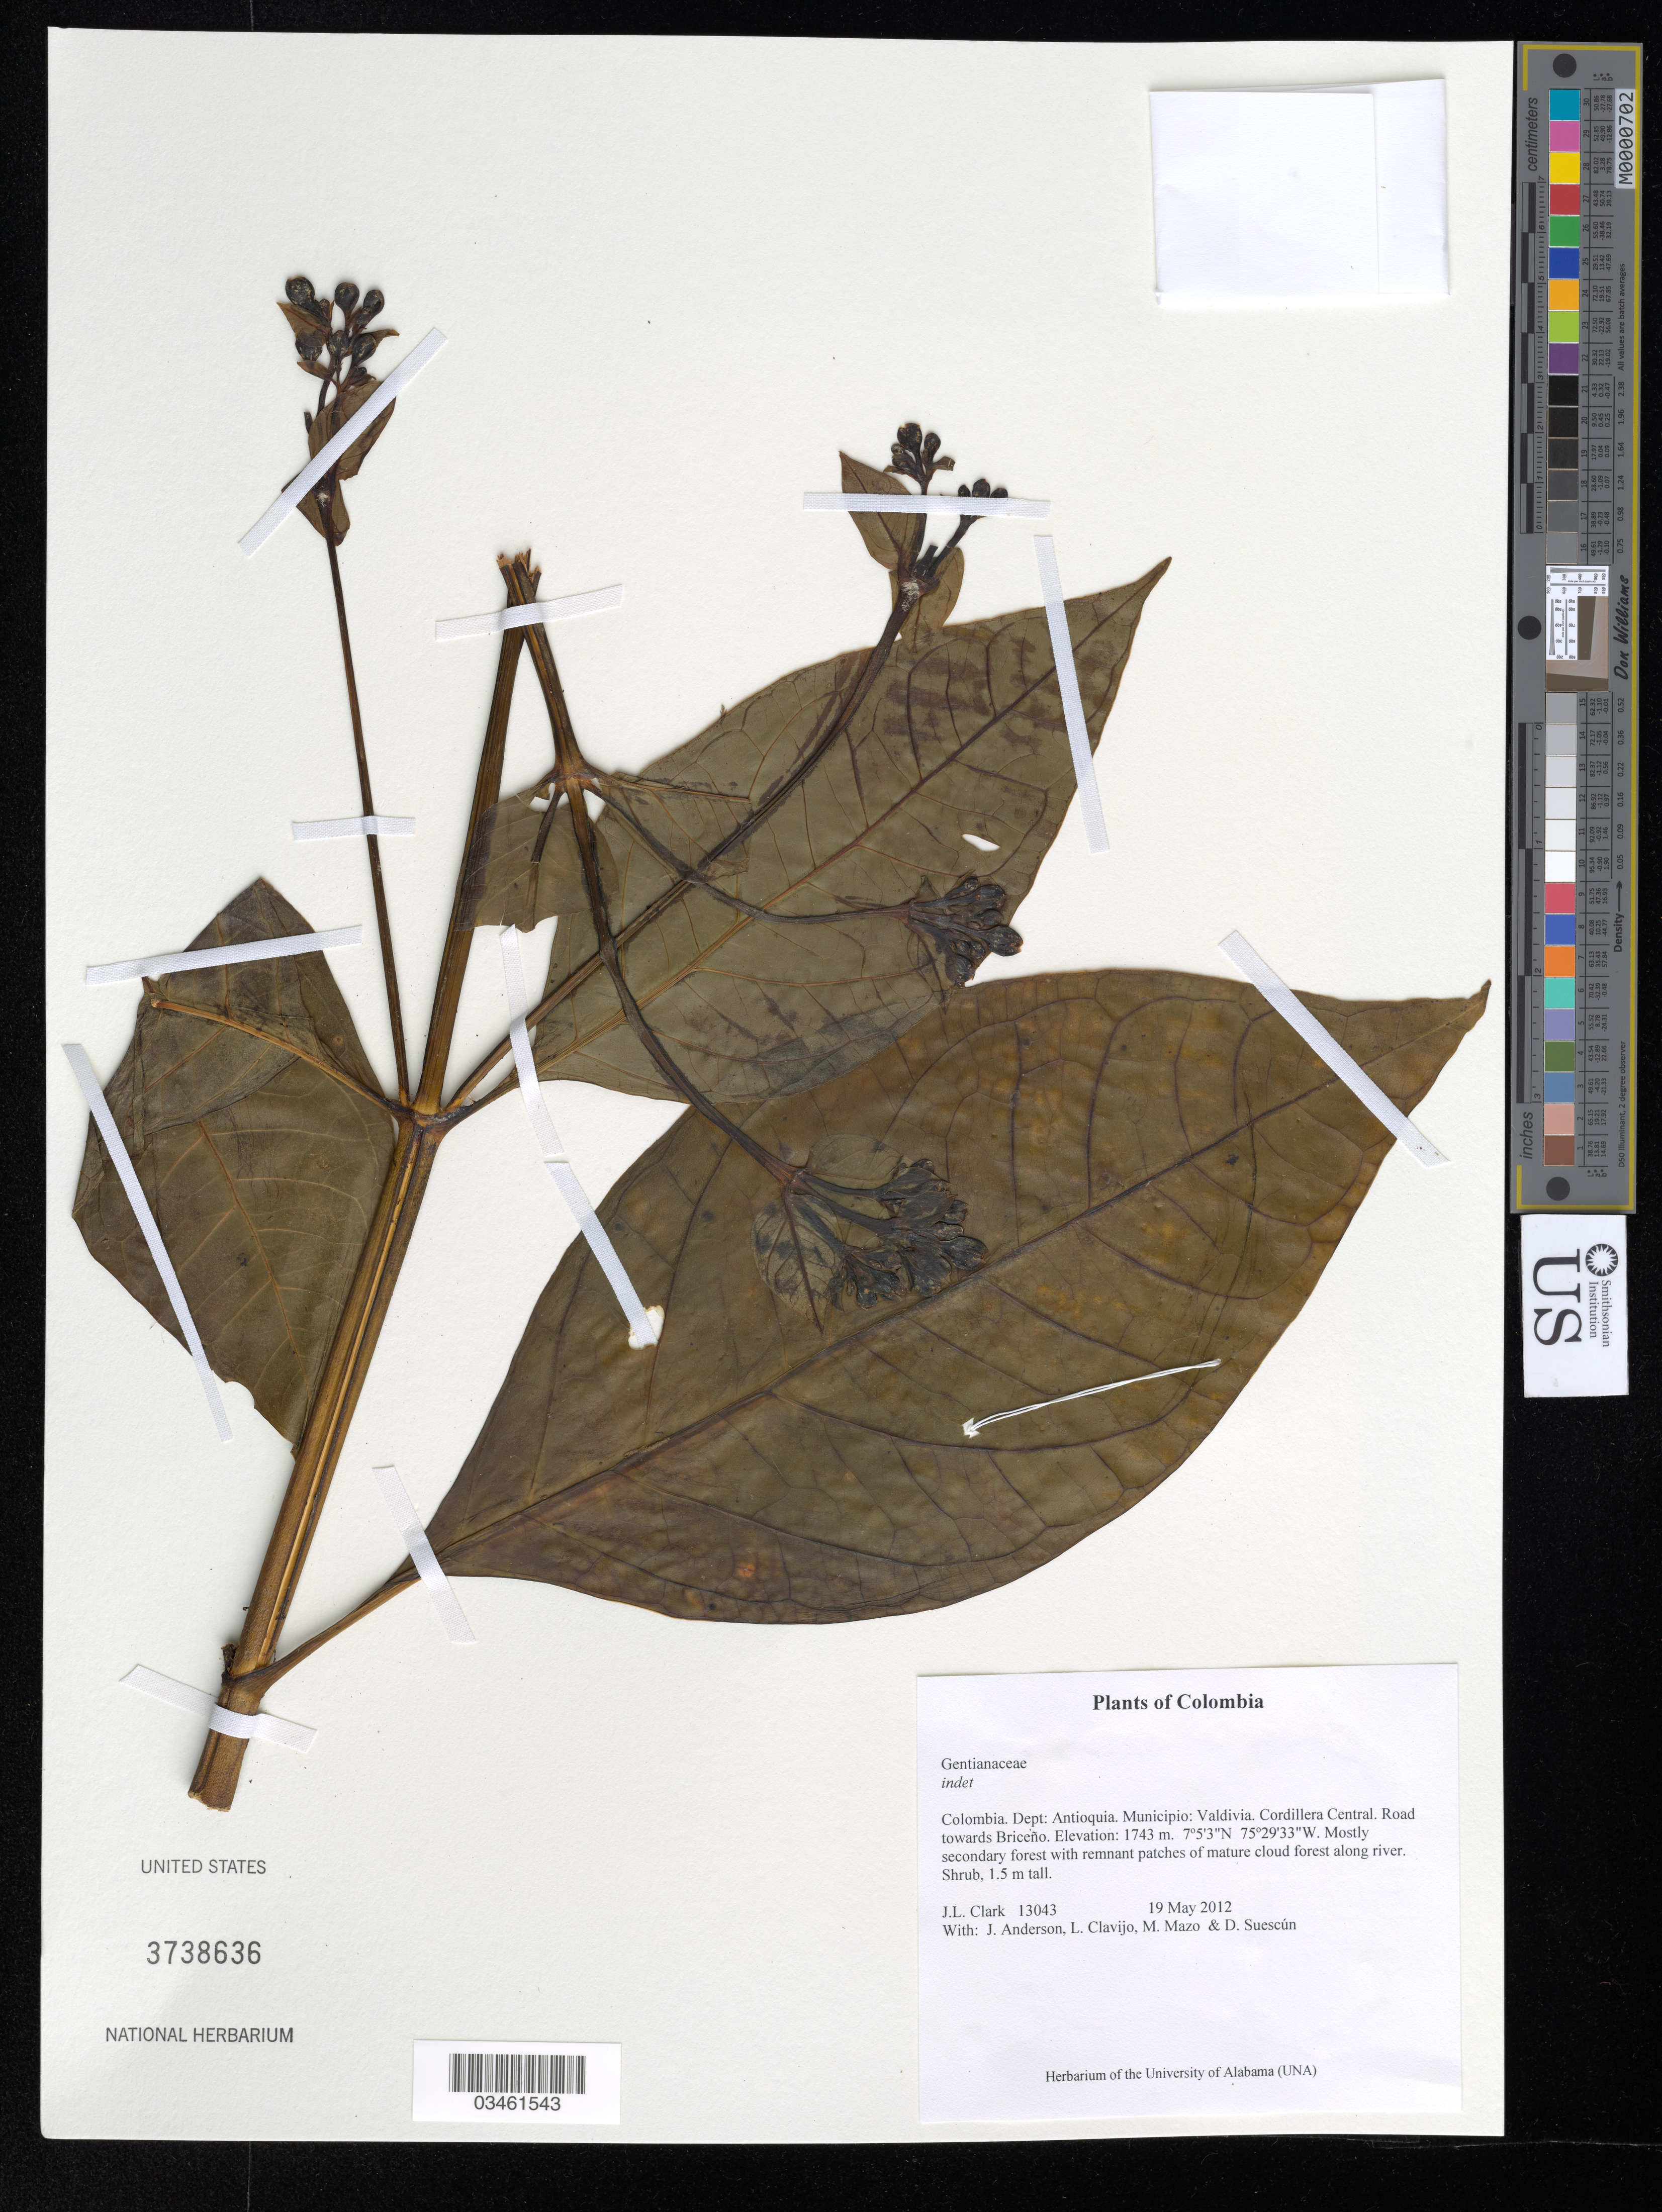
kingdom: Plantae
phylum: Tracheophyta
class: Magnoliopsida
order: Gentianales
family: Gentianaceae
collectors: J. L. Clark, J. Anderson, L. Clavijo, M. Mazo & D. Suescún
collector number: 13043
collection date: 2012-05-19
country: Colombia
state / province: Antioquia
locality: Dept: Antioquia. Municipio: Valdivia. Cordillera Central. Road towards Briceño.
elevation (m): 1743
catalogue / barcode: US 3738636